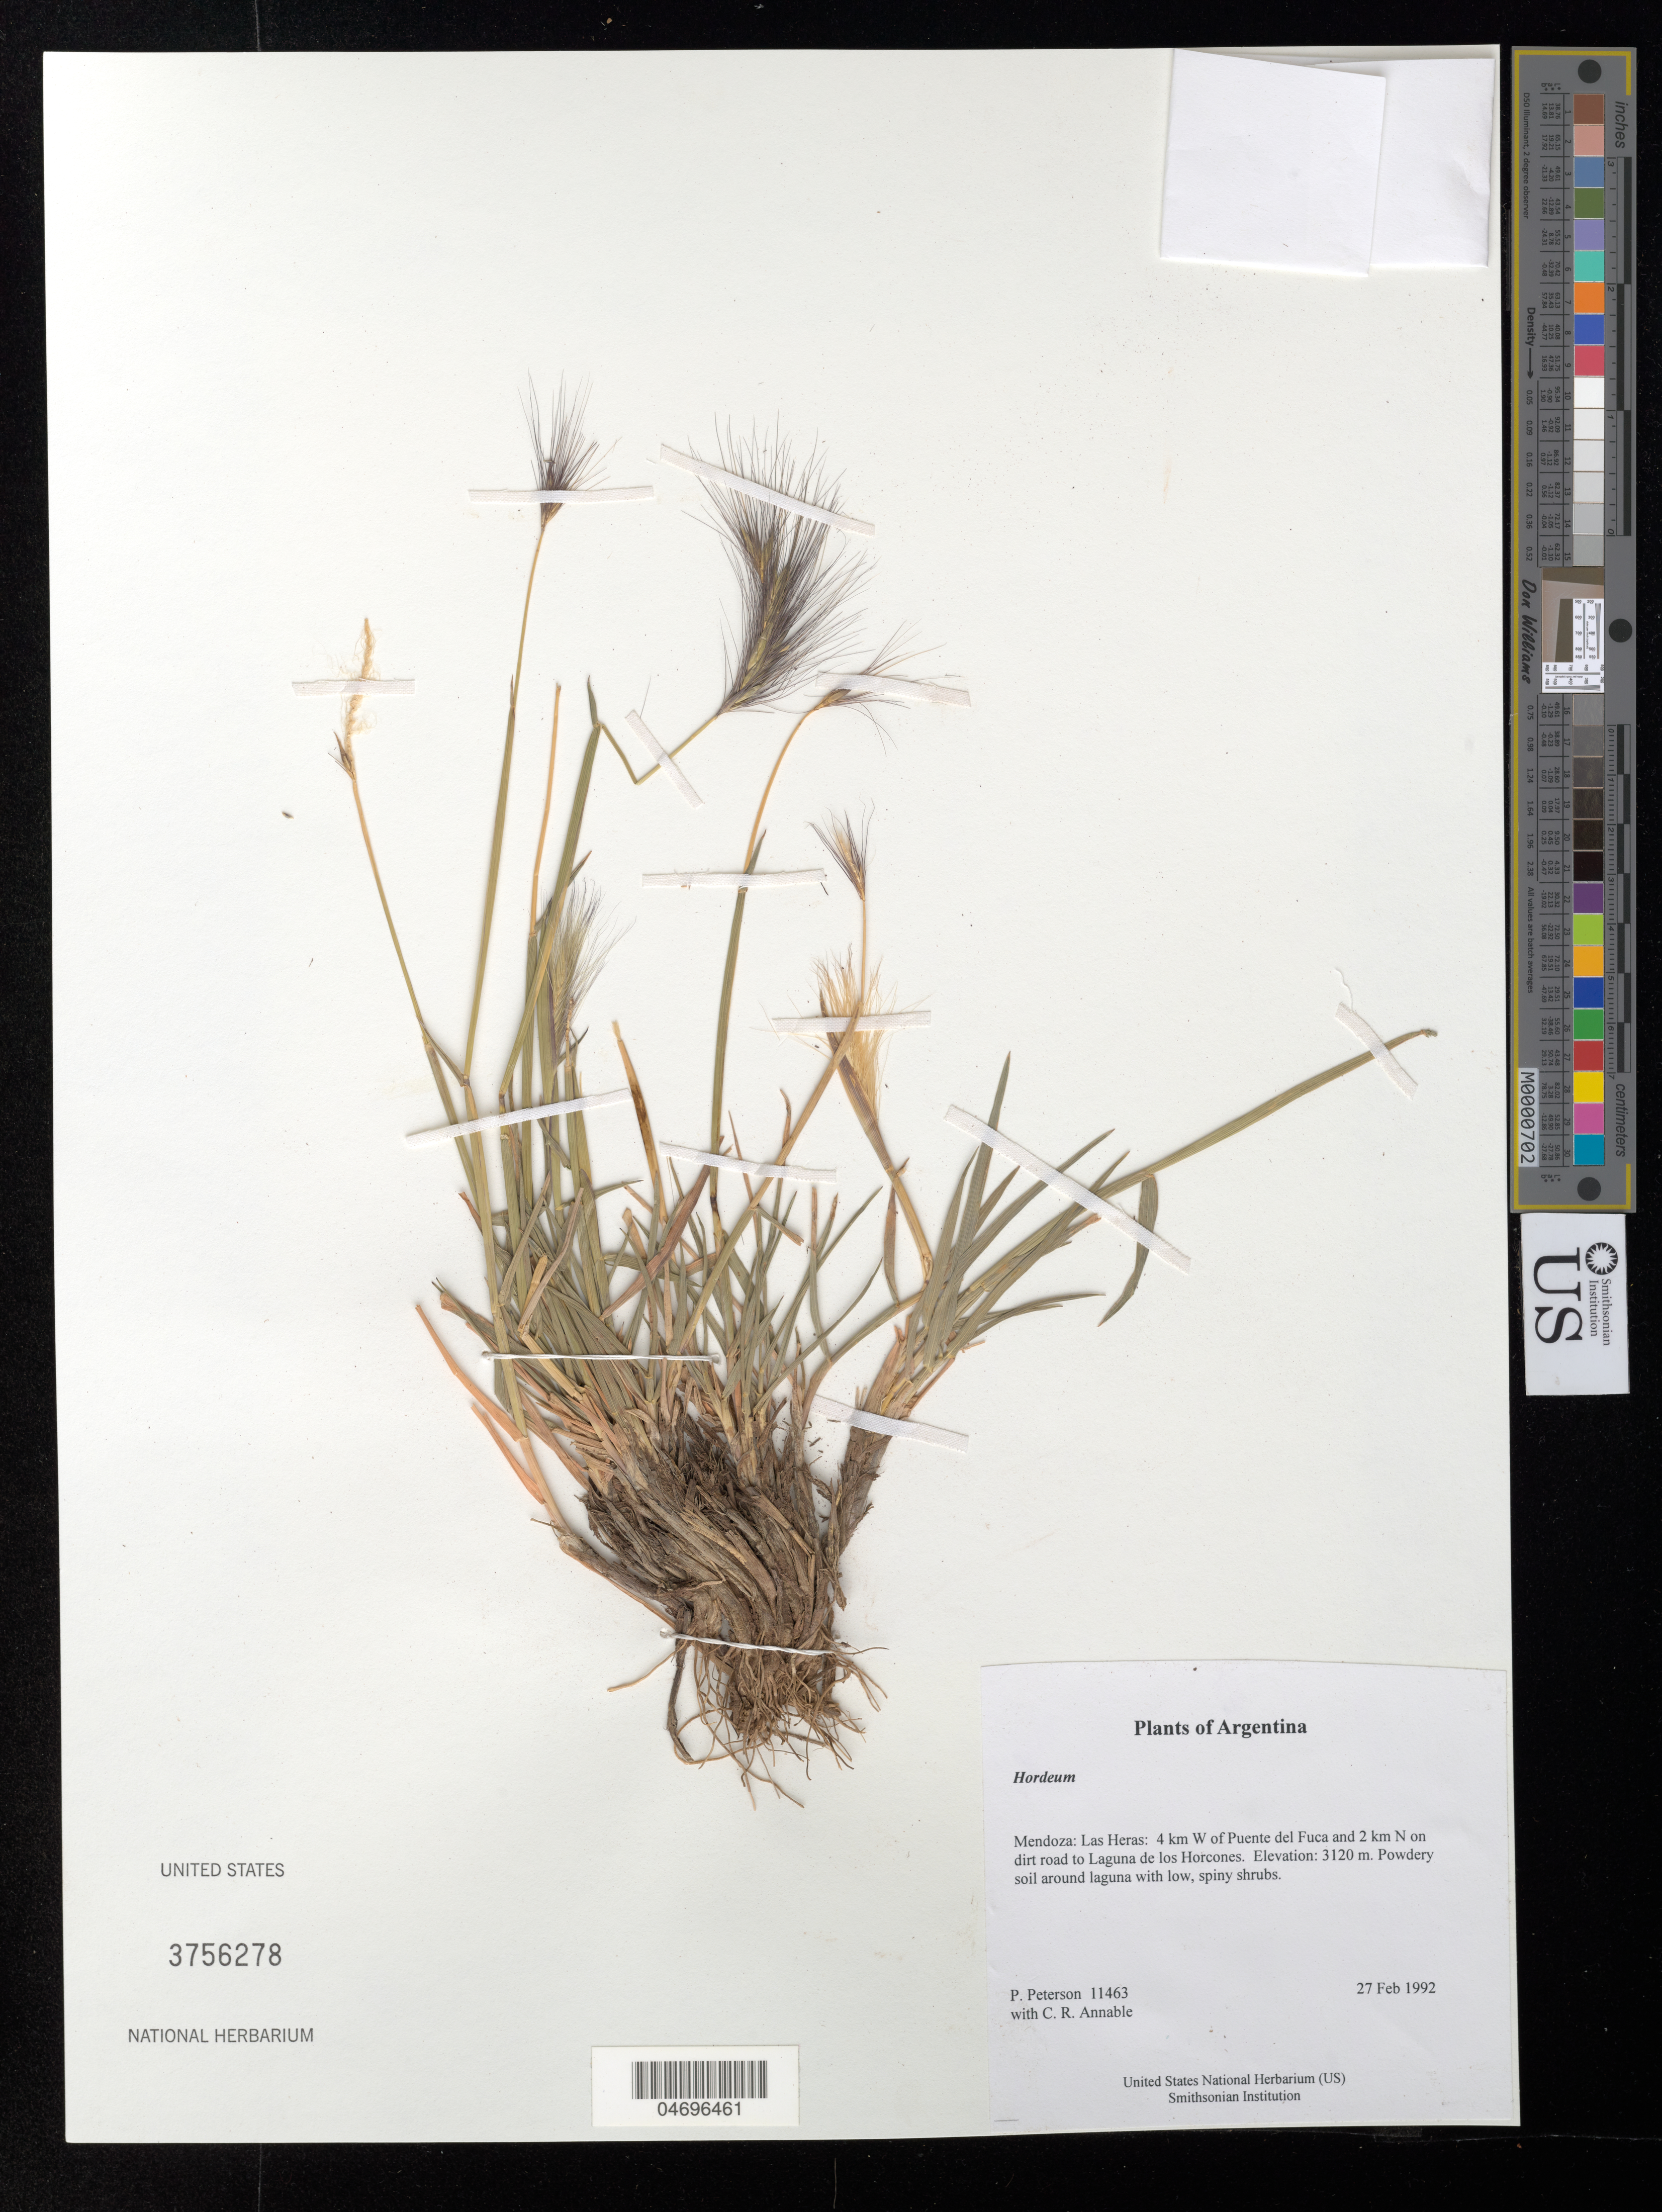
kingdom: Plantae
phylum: Tracheophyta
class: Liliopsida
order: Poales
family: Poaceae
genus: Hordeum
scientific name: Hordeum sp.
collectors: P. M. Peterson & C. R. Annable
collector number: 11463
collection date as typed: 27 Feb 1992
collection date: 1992-02-27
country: Argentina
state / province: Mendoza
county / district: Las Heras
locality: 4 km W of Puente del Fuca and 2 km N on dirt road to Laguna de los Horcones.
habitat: Powdery soil around laguna with low, spiny shrubs.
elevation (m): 3120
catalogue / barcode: US 3756278